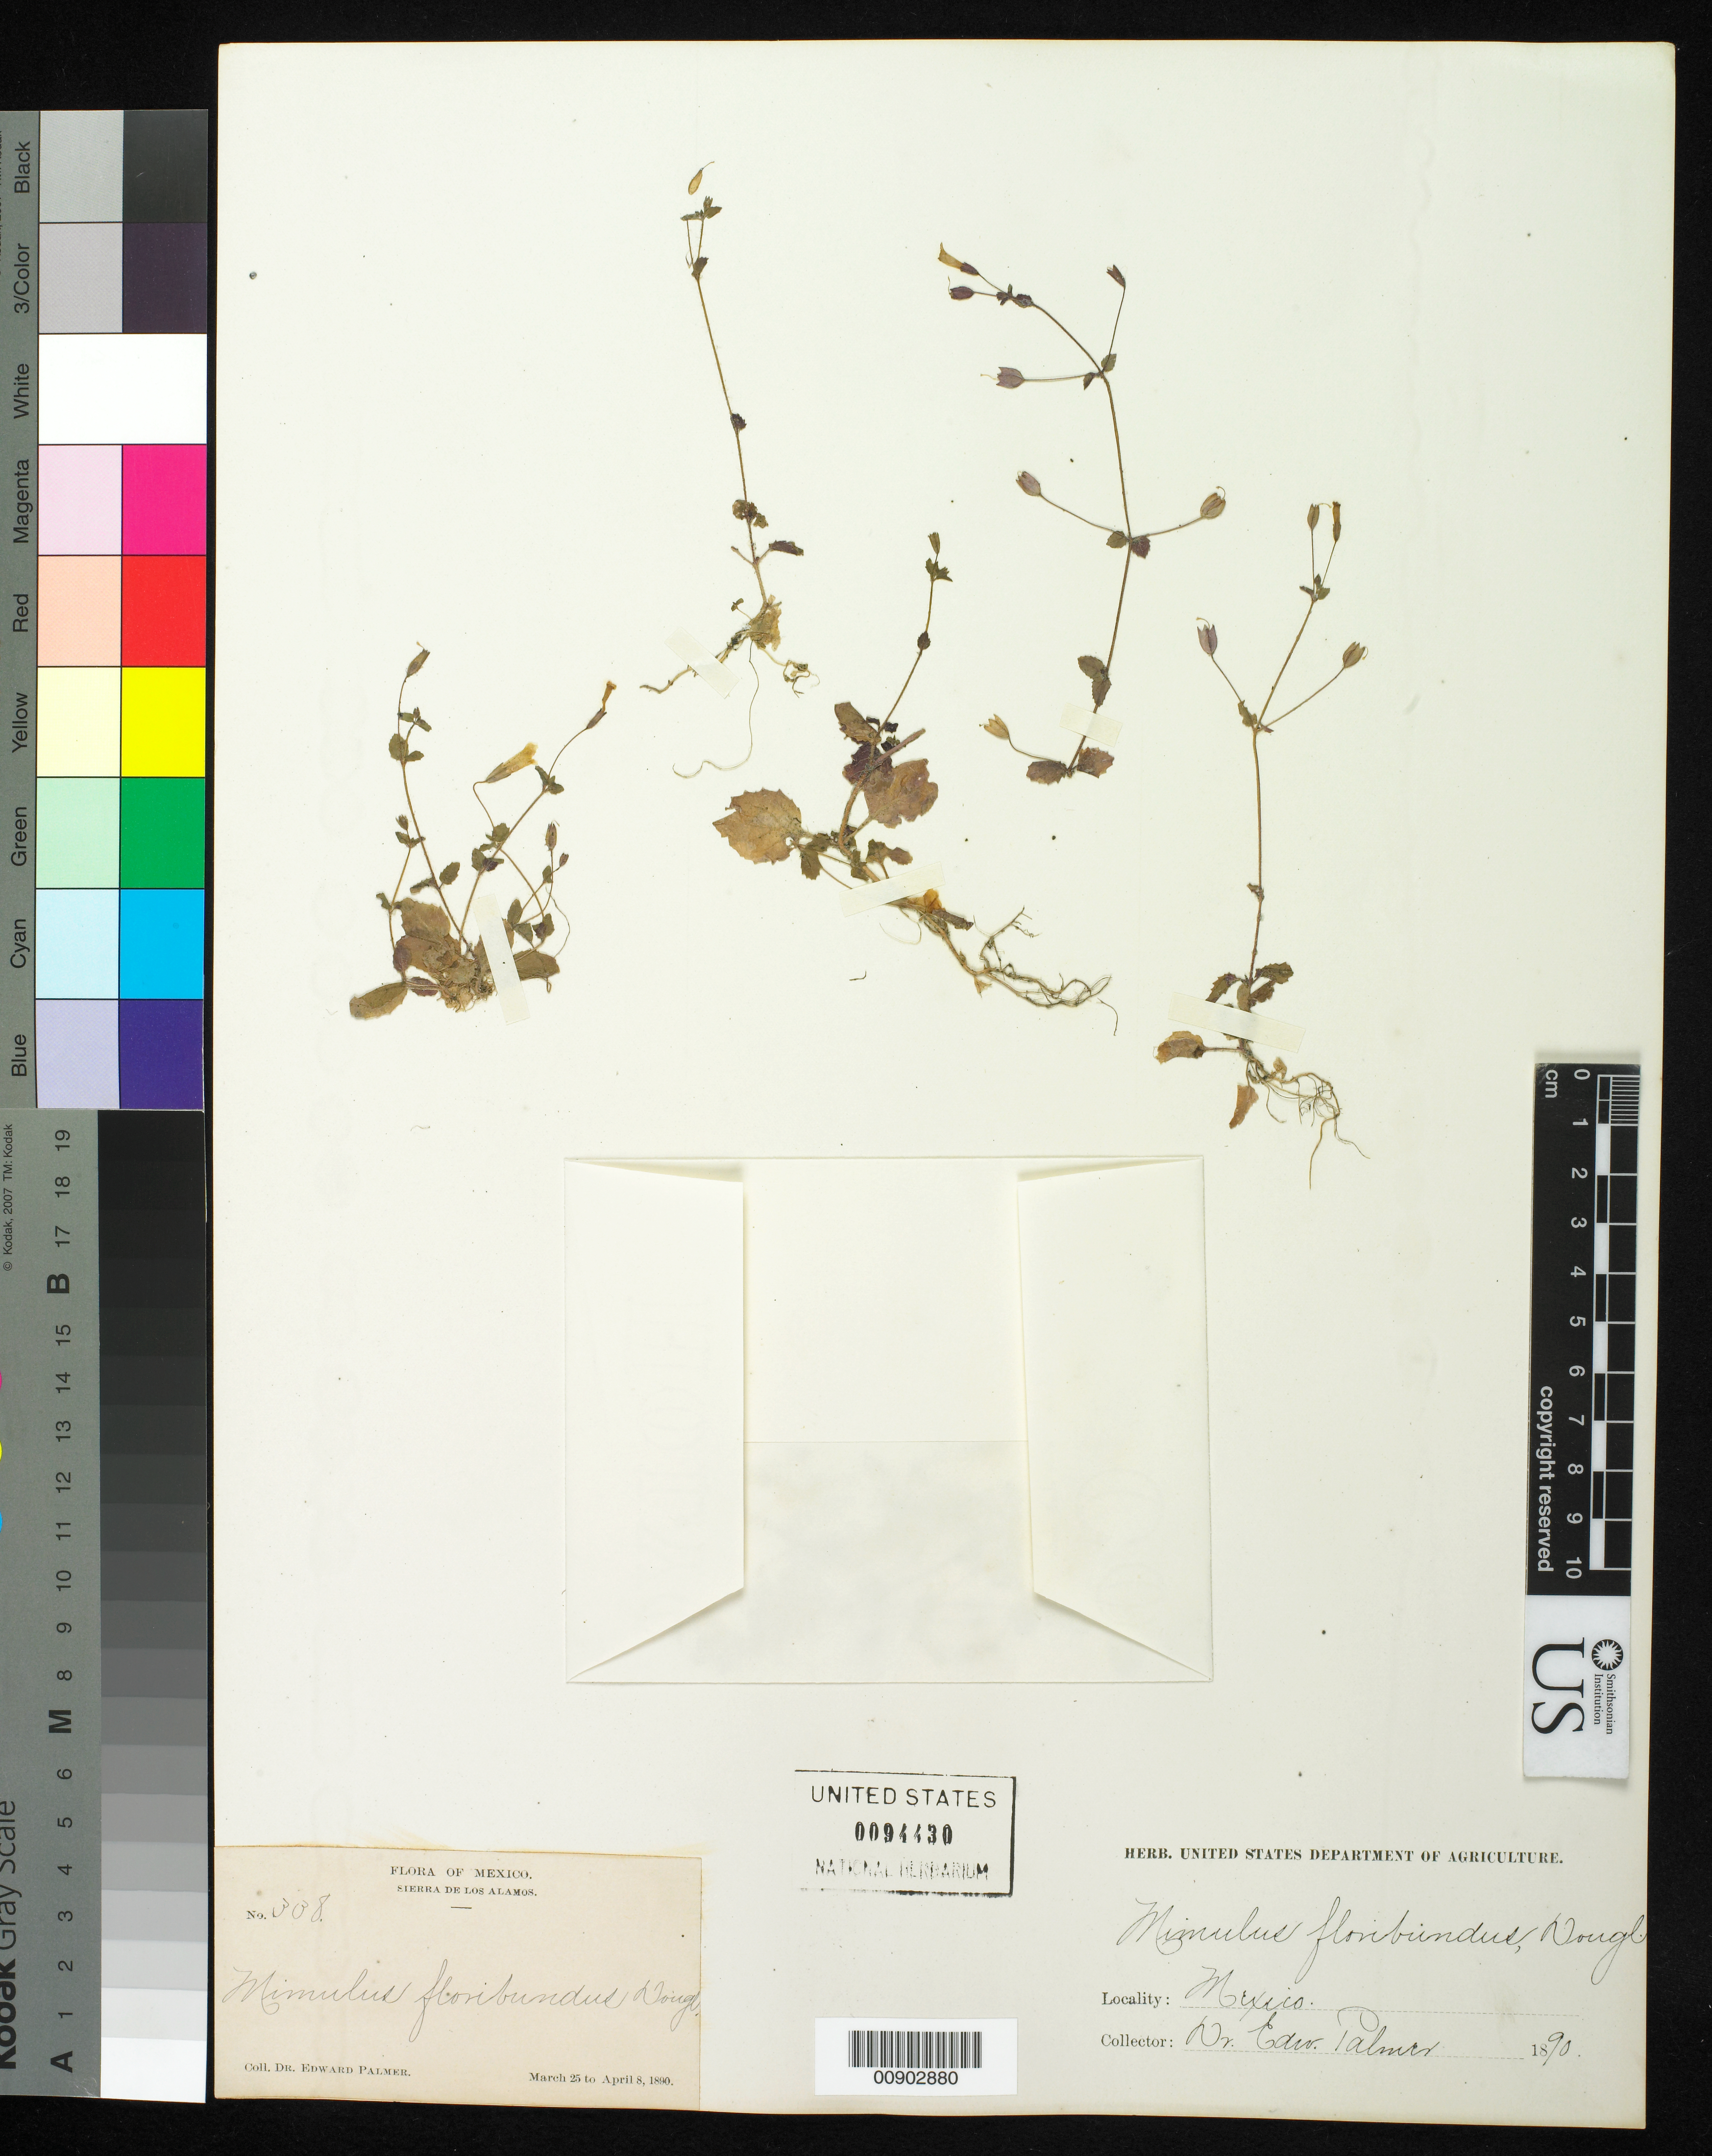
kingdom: Plantae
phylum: Tracheophyta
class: Magnoliopsida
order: Lamiales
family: Phrymaceae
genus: Mimulus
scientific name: Mimulus floribundus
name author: Douglas ex Lindl.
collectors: E. Palmer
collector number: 338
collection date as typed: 25 Mar 1890 to 08 Apr 1890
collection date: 1890-03-25/1890-04-08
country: Mexico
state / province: Sonora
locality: Sierra de los Alamos, Sonora.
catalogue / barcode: US 94430